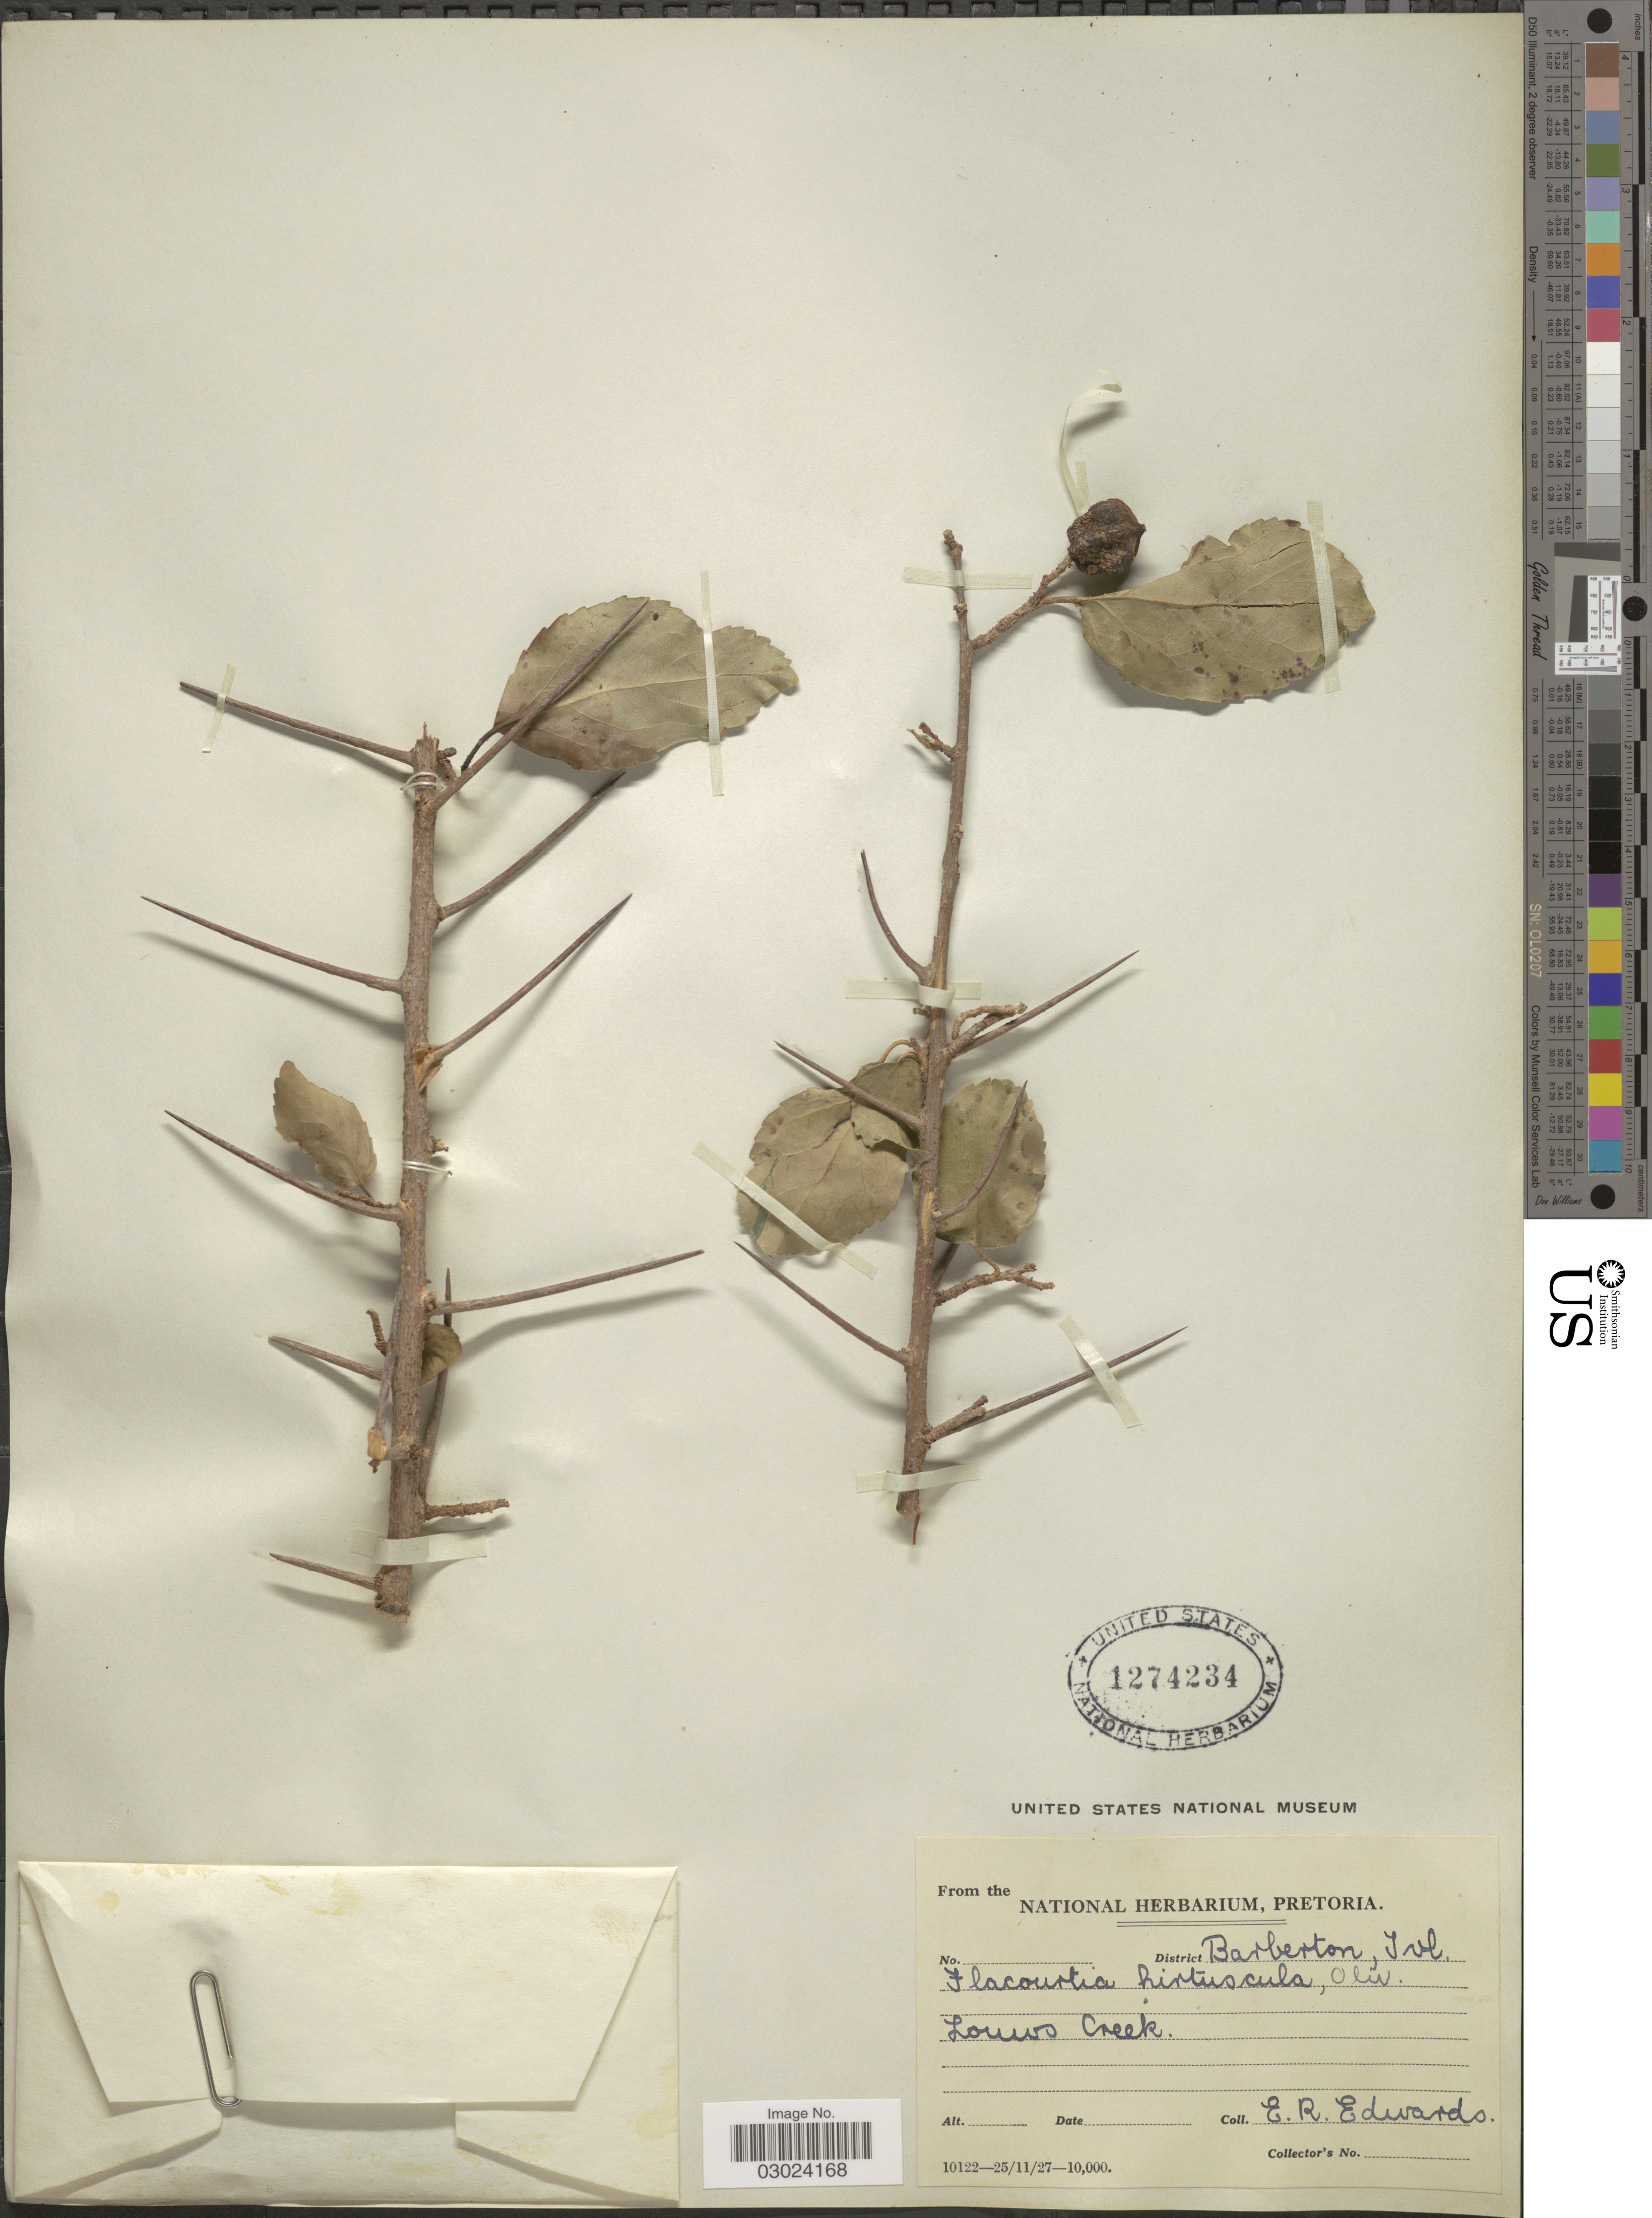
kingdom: Plantae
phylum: Tracheophyta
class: Magnoliopsida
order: Malpighiales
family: Salicaceae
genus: Flacourtia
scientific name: Flacourtia hirtiuscula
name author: Oliv.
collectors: E. Edwards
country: South Africa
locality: District Barberton, Tvl. Louws Creek.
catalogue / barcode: US 1274234